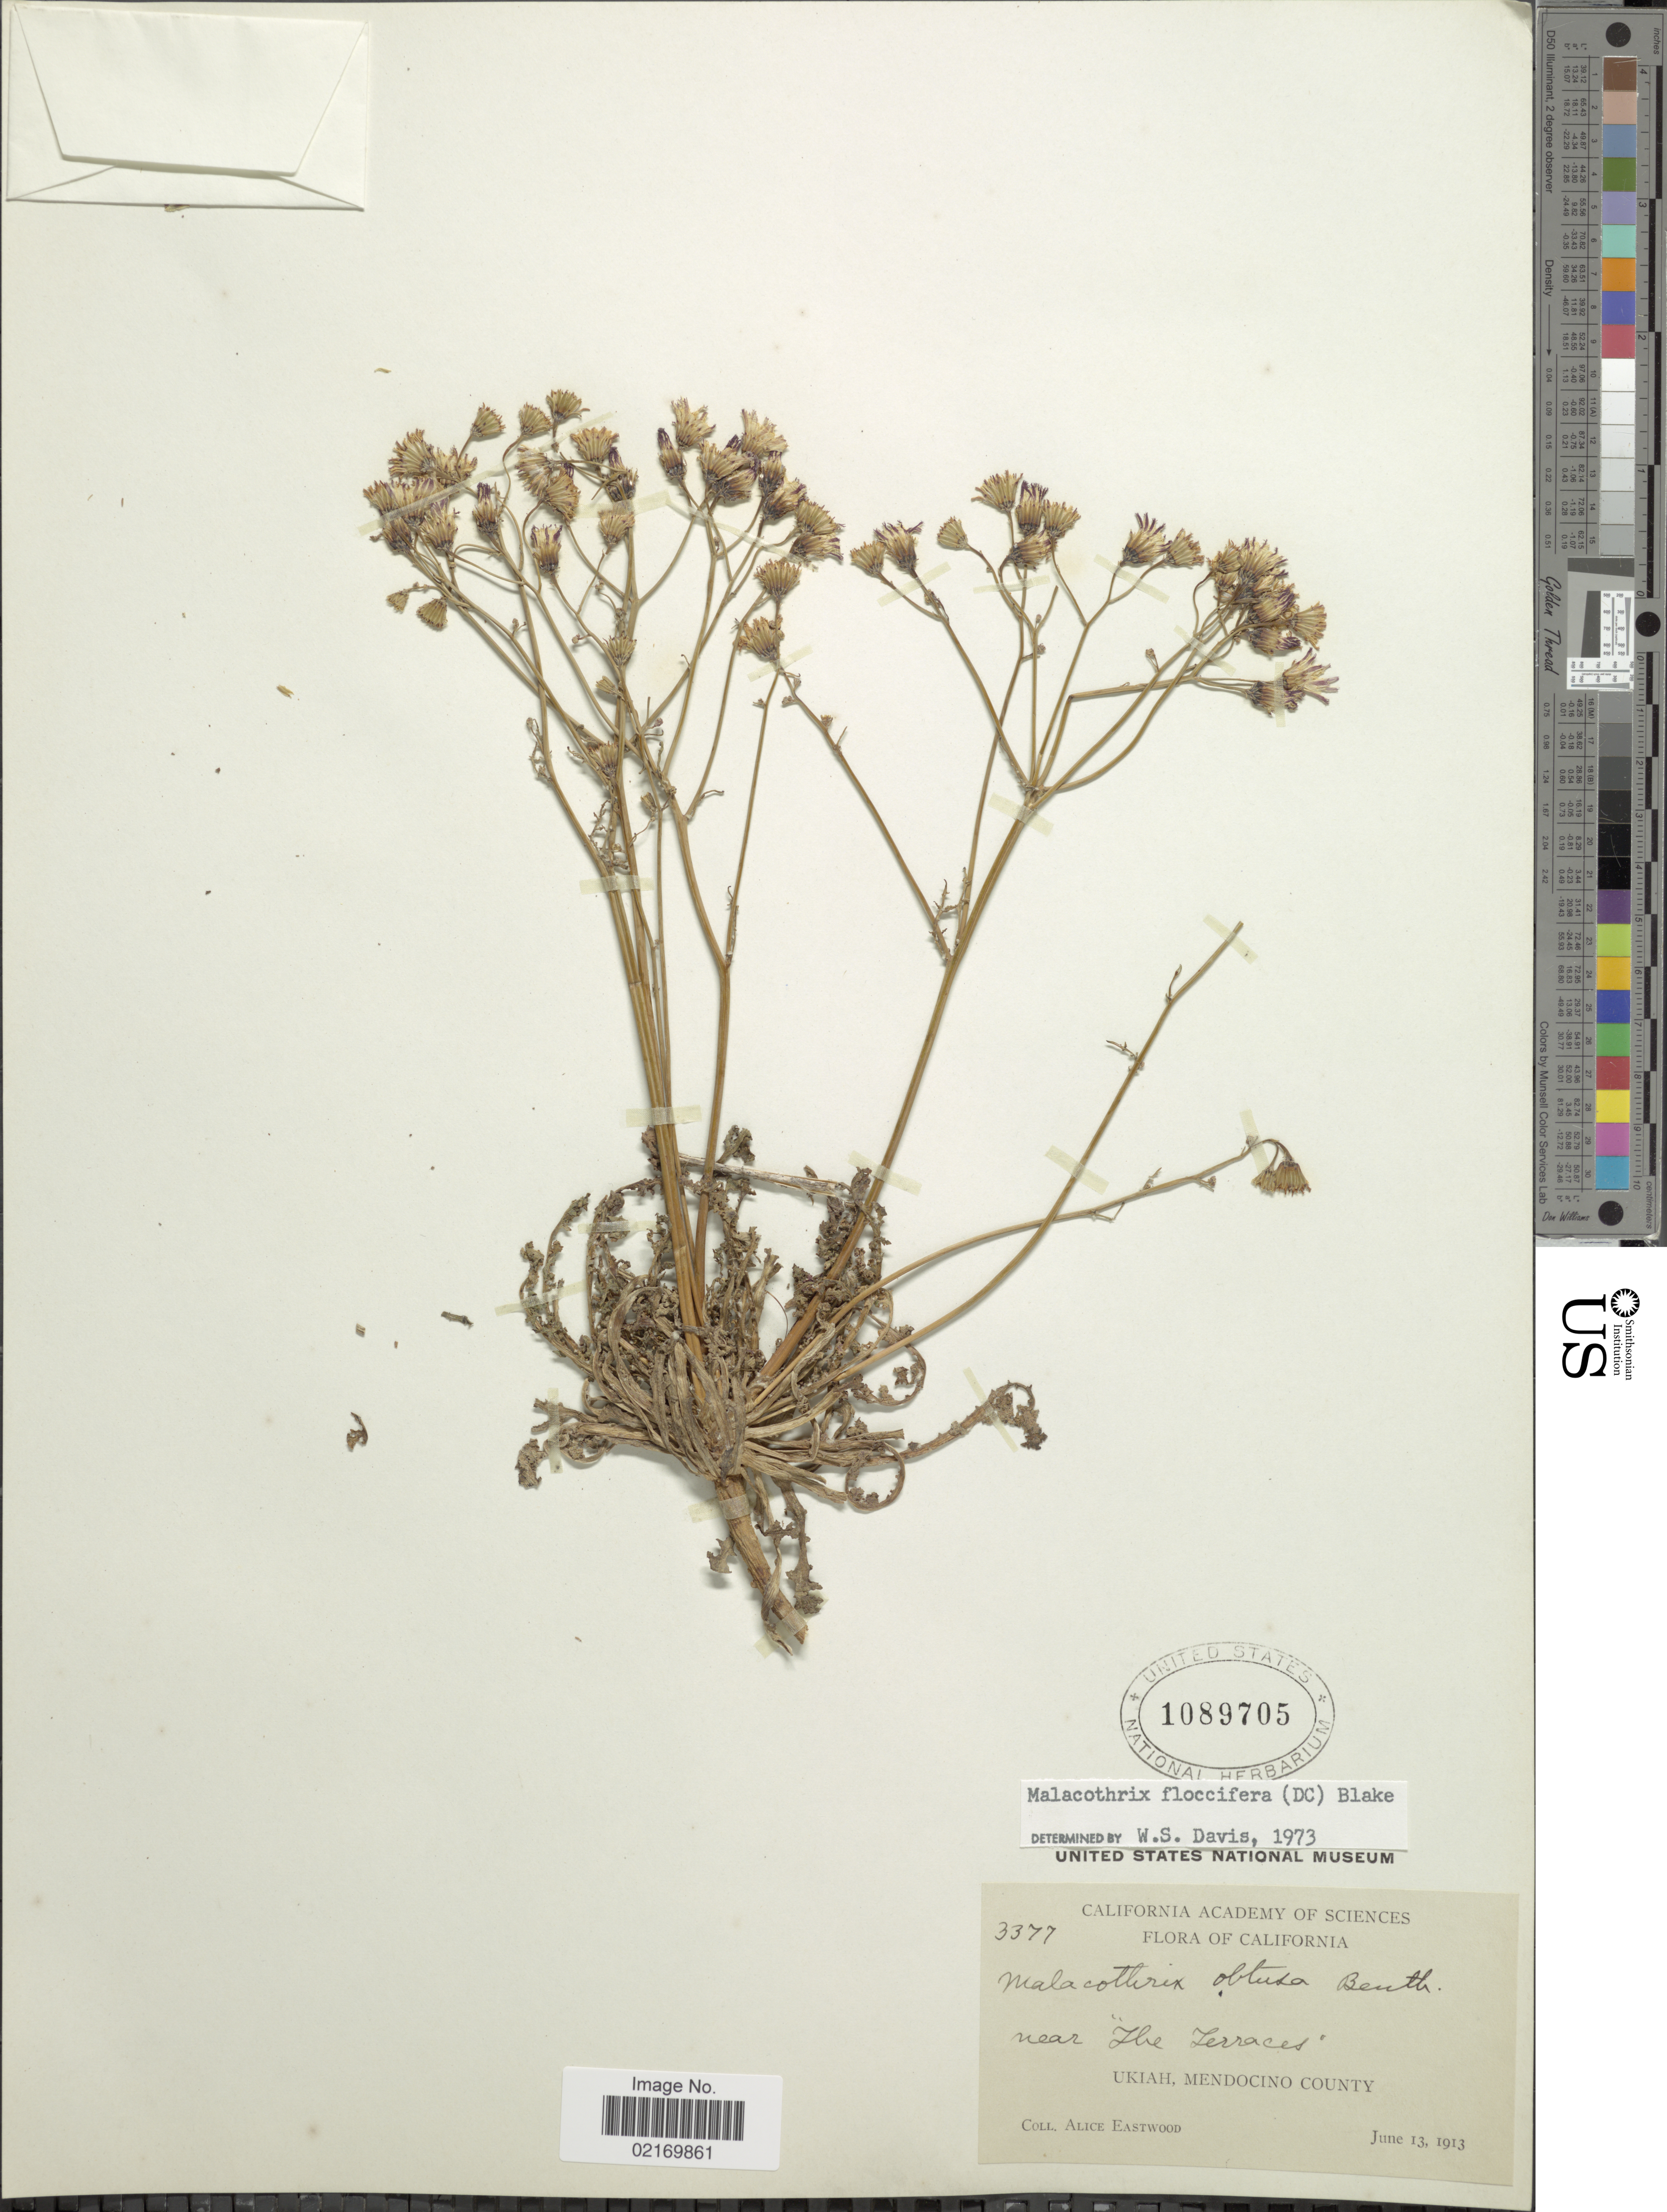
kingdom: Plantae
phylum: Tracheophyta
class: Magnoliopsida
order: Asterales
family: Asteraceae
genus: Malacothrix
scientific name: Malacothrix floccifera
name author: (DC.) S.F. Blake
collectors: A. Eastwood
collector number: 3377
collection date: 1913-06-13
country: United States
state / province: California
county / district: Mendocino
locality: Near The Terraces, Ukiah, Mendocino County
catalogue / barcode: US 1089705